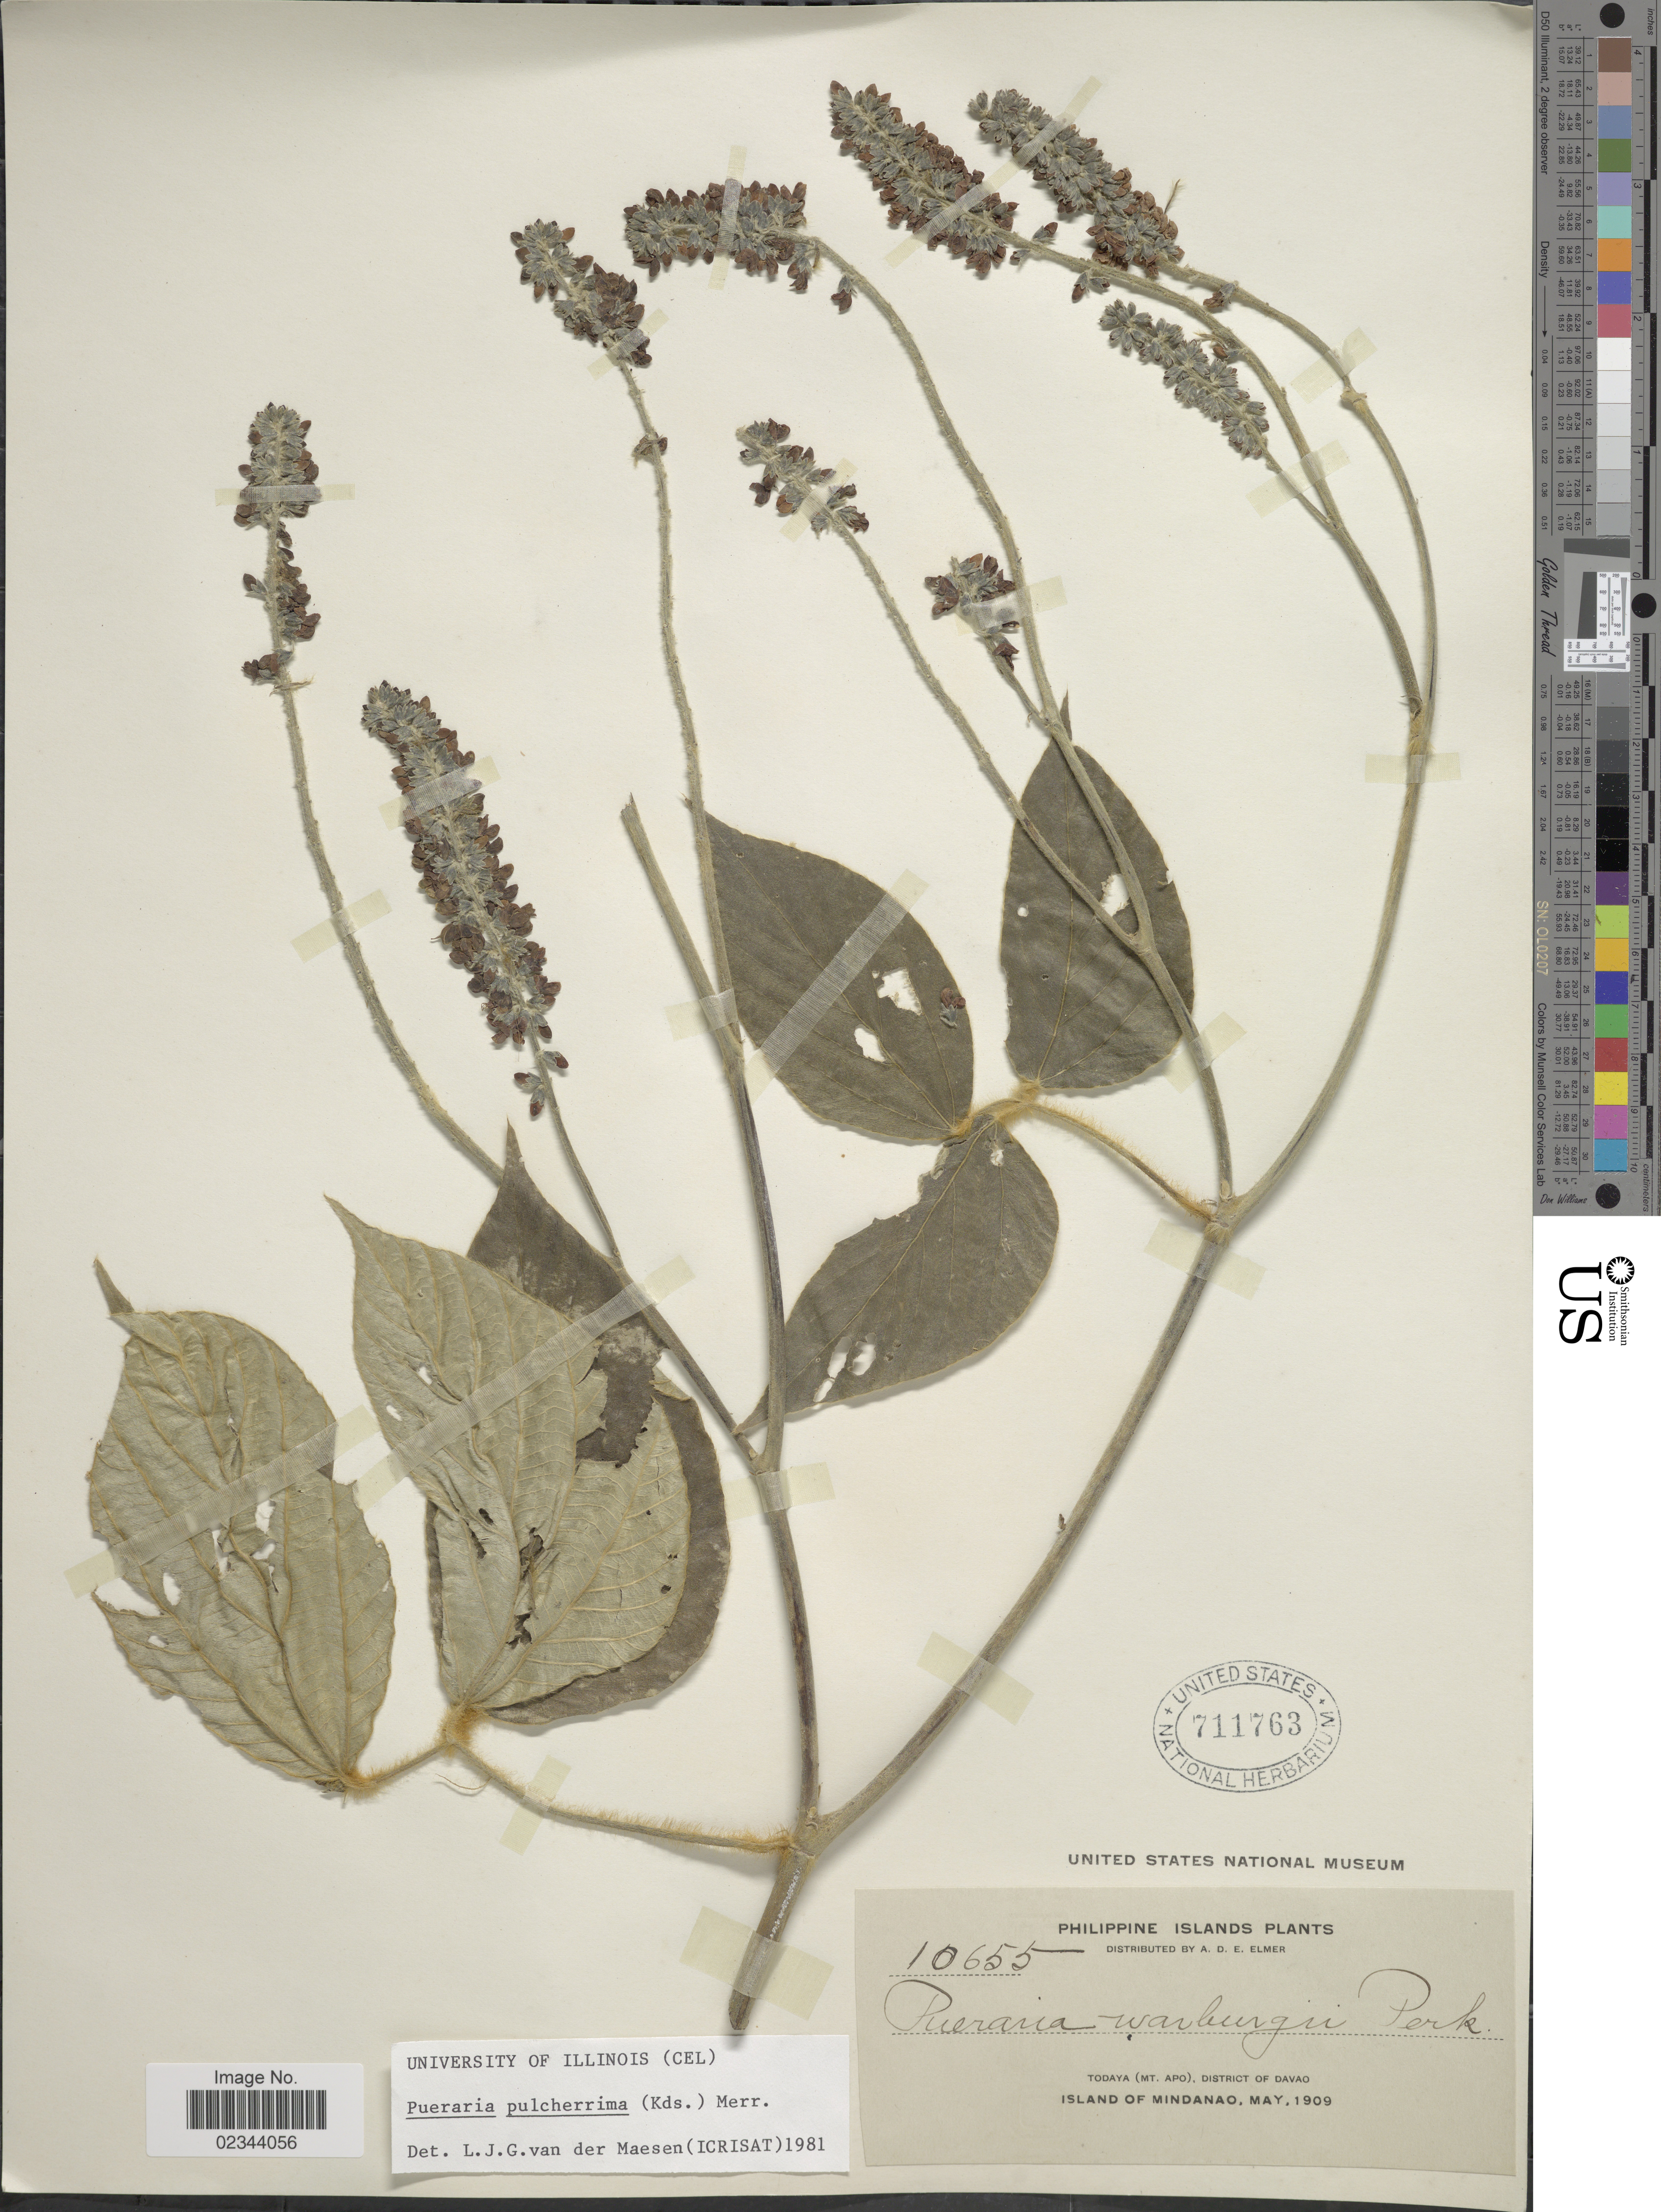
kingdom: Plantae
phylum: Tracheophyta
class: Magnoliopsida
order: Fabales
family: Fabaceae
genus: Pueraria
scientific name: Pueraria pulcherrima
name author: (Koord.) Koord.-Schum.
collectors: A. D. E. Elmer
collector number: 10655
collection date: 1909-05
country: Philippines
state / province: Davao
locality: Todaya (Mt. Apo) District of Davao. Island of Mindanao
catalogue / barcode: US 711763